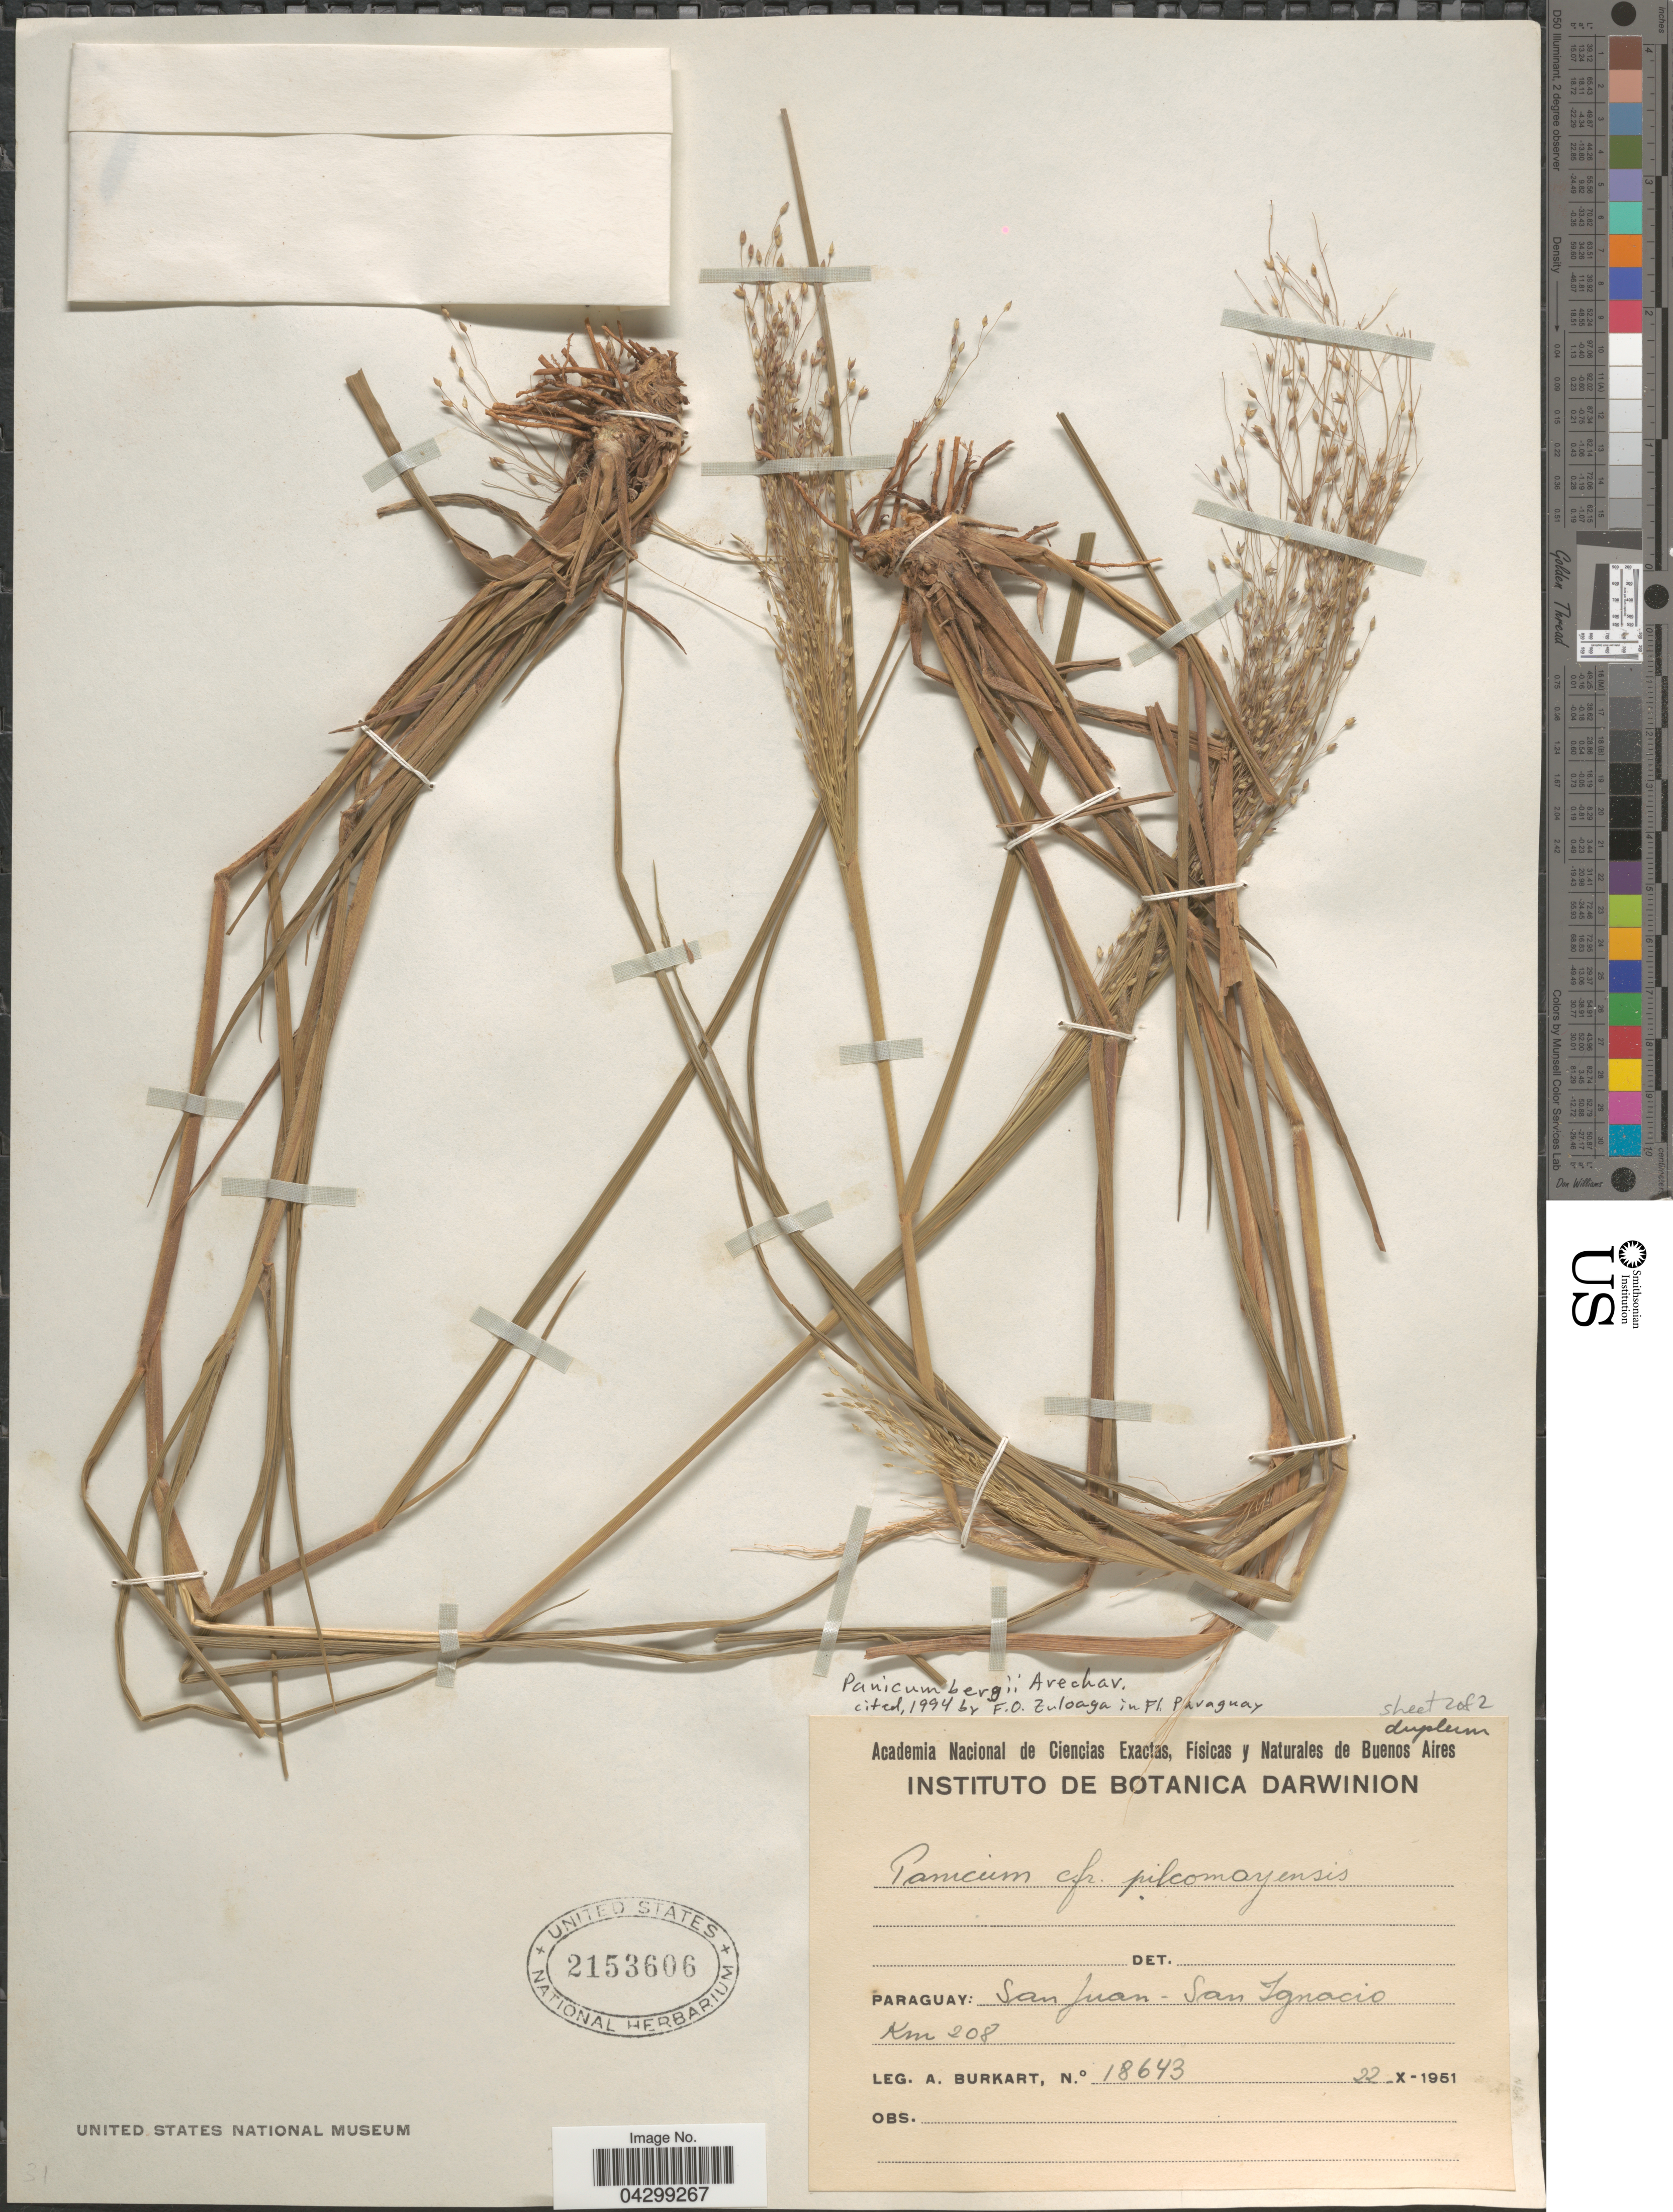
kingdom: Plantae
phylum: Tracheophyta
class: Liliopsida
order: Poales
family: Poaceae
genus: Panicum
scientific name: Panicum bergii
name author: Arechav.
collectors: A. E. Burkart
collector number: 18643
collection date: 1951-10-22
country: Paraguay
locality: San Juan-San Ignacio. Km 208.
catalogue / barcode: US 2153606